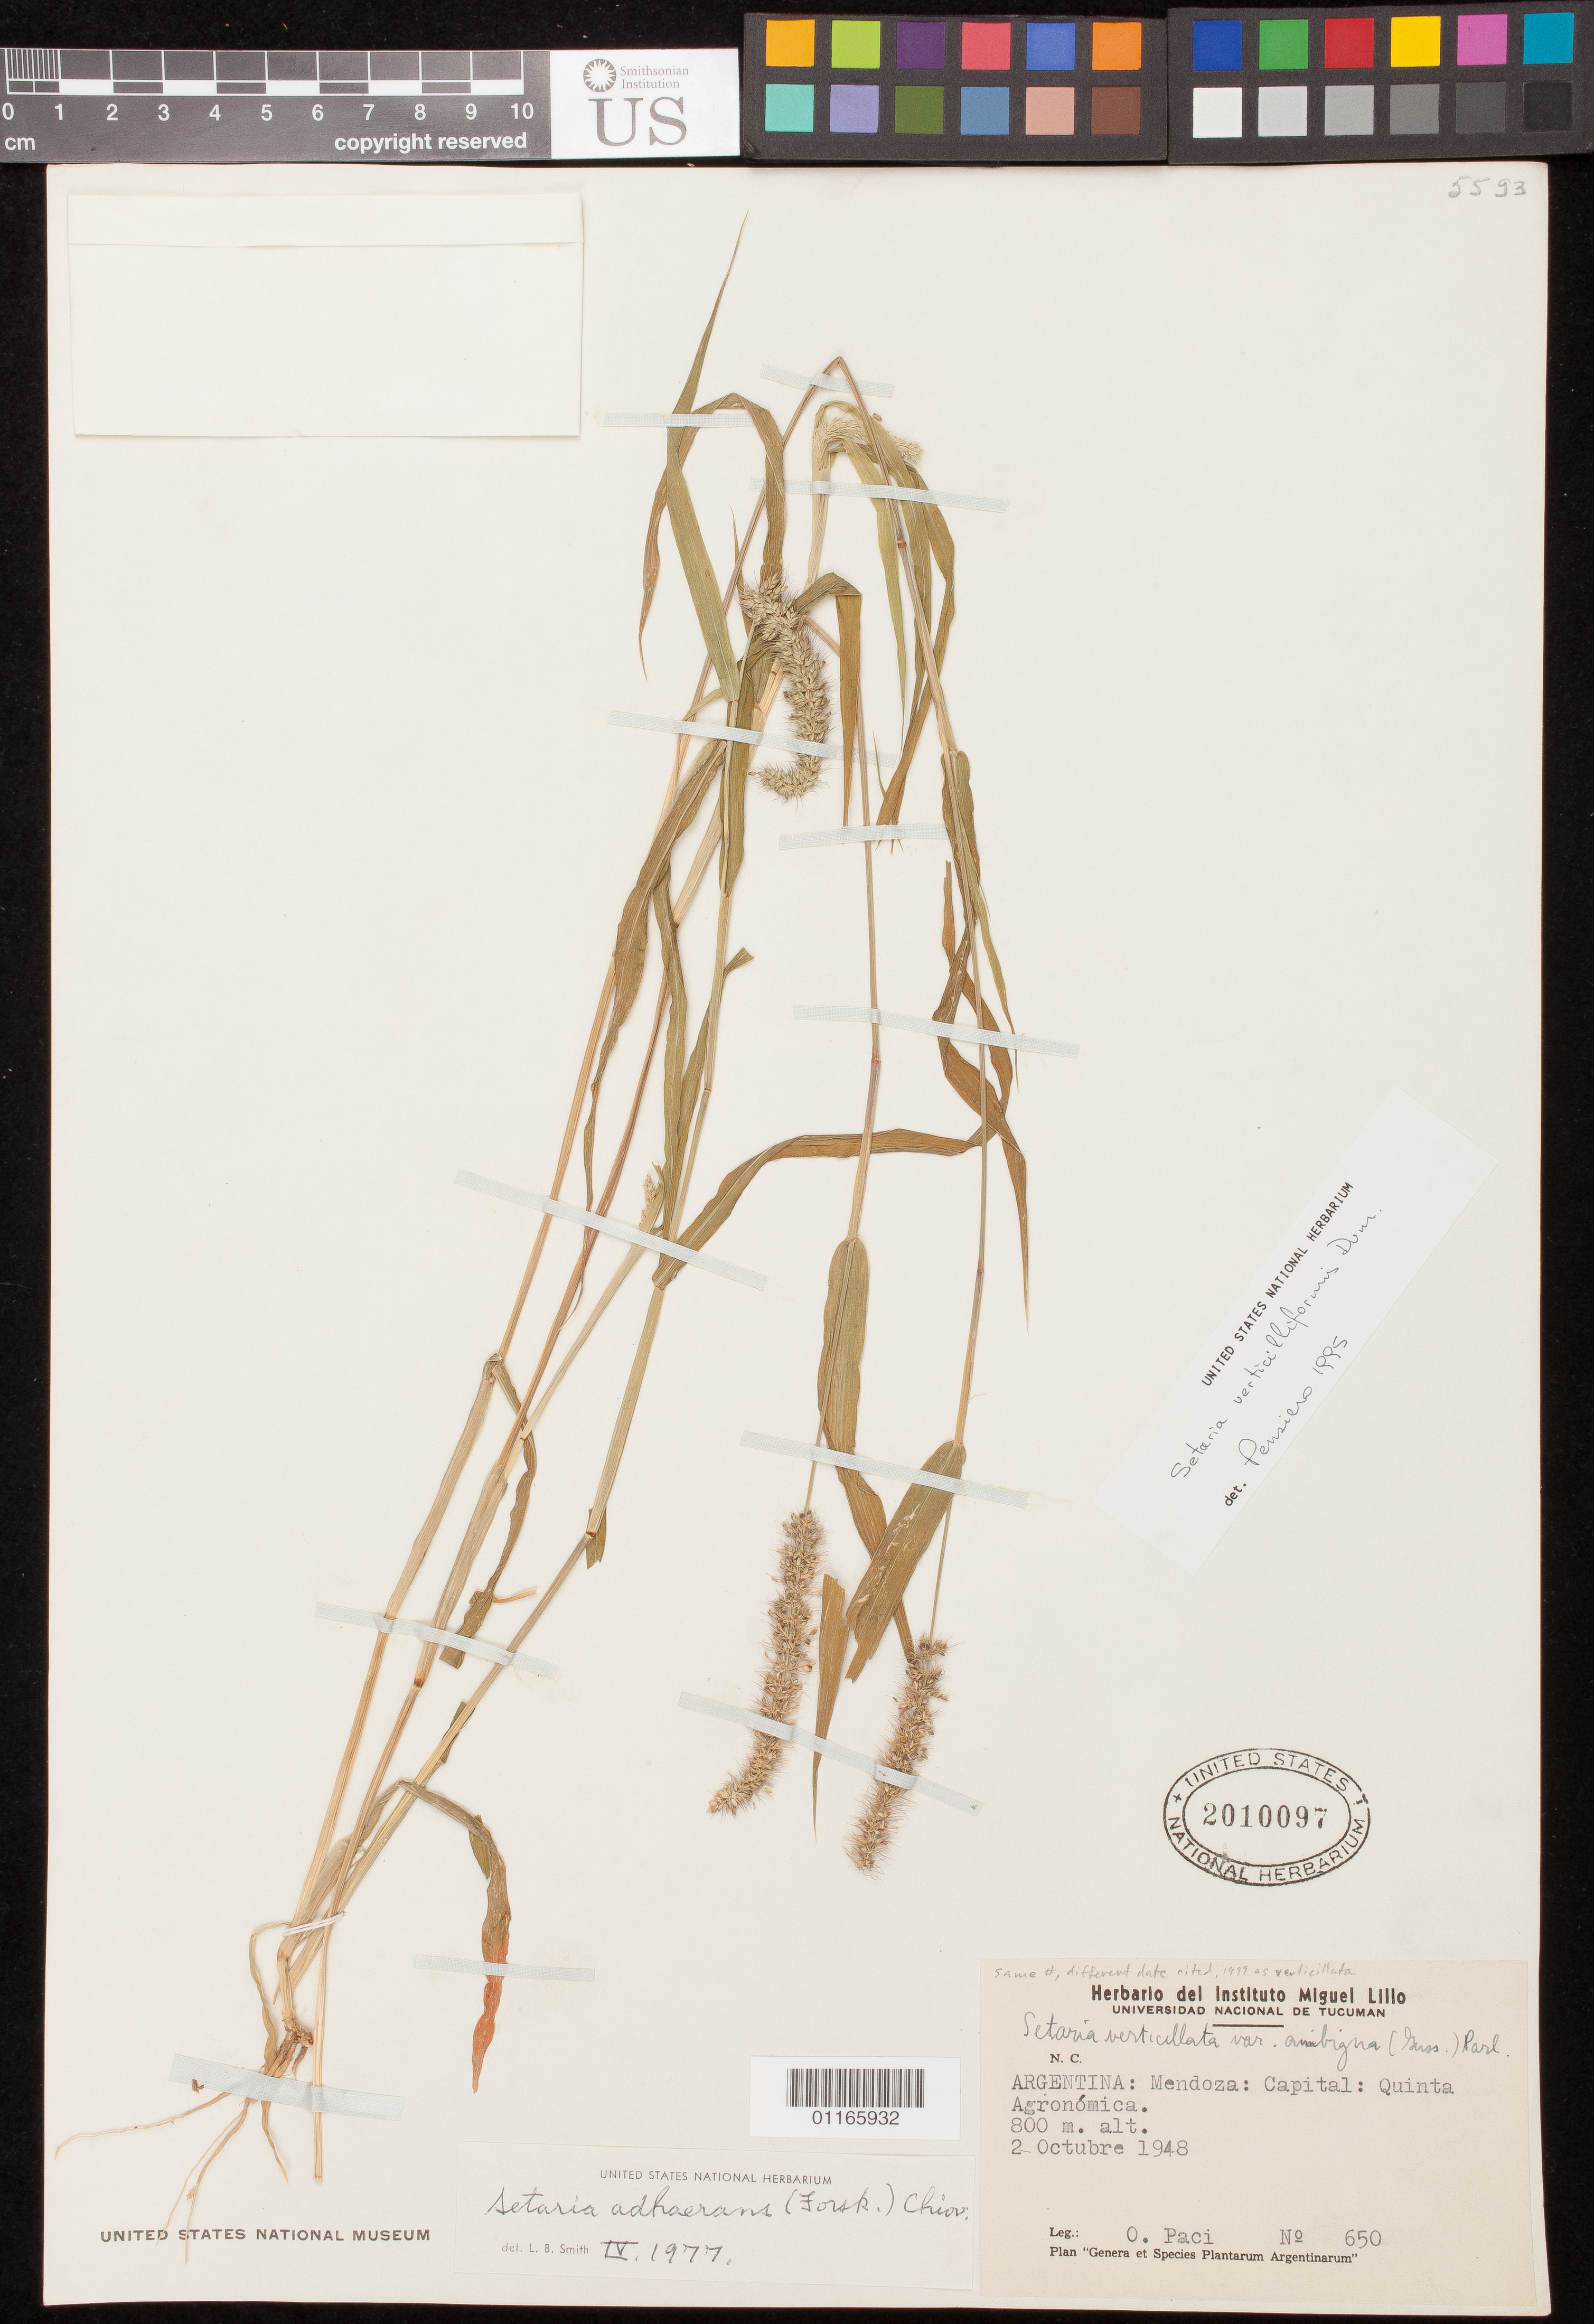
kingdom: Plantae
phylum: Tracheophyta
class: Liliopsida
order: Poales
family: Poaceae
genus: Setaria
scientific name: Setaria verticilliformis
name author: Dumort.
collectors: O. Paci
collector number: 650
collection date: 1948-10-02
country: Argentina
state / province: Mendoza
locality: Argentina: Mendoza: Capital: Quinta Agronomica.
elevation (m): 800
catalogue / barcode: US 2010097